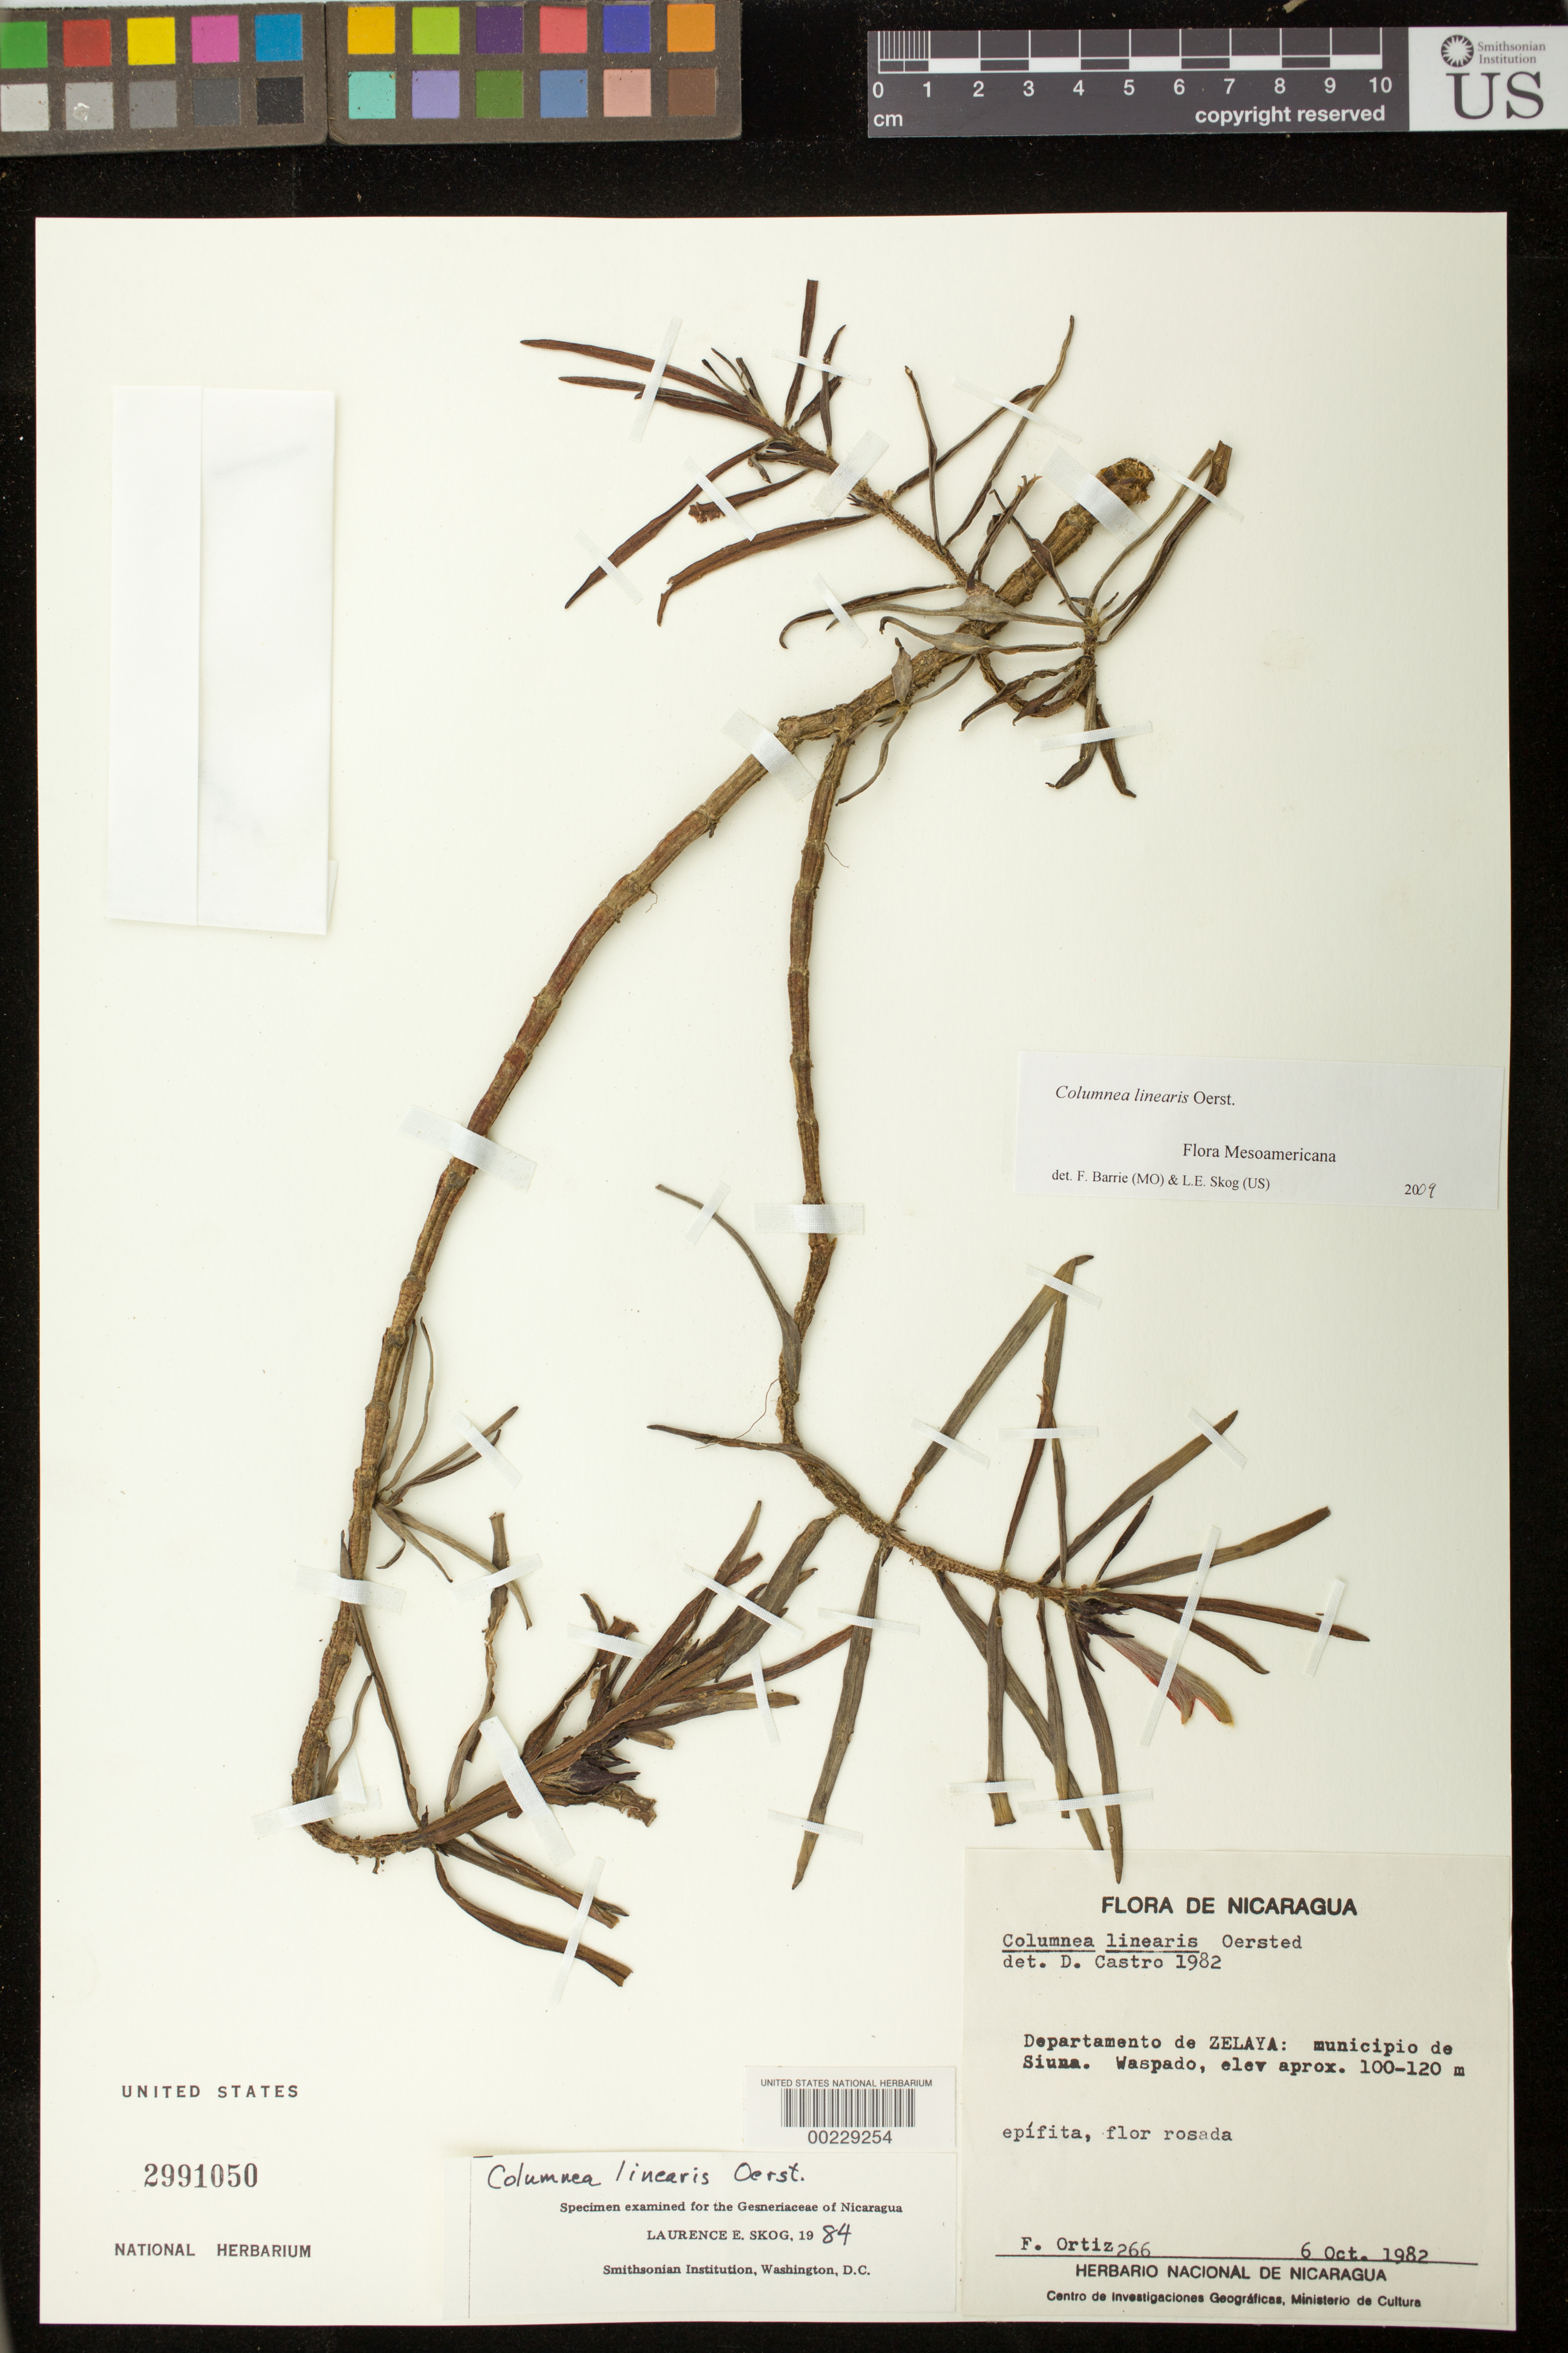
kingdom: Plantae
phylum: Tracheophyta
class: Magnoliopsida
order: Lamiales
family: Gesneriaceae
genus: Columnea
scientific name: Columnea linearis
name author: Oerst.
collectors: F. Ortiz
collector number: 266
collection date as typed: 06 Oct 1982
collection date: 1982-10-06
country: Nicaragua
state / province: Atlántico Norte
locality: Mun. of Siuna, Waspado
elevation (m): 100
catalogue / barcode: US 2991050